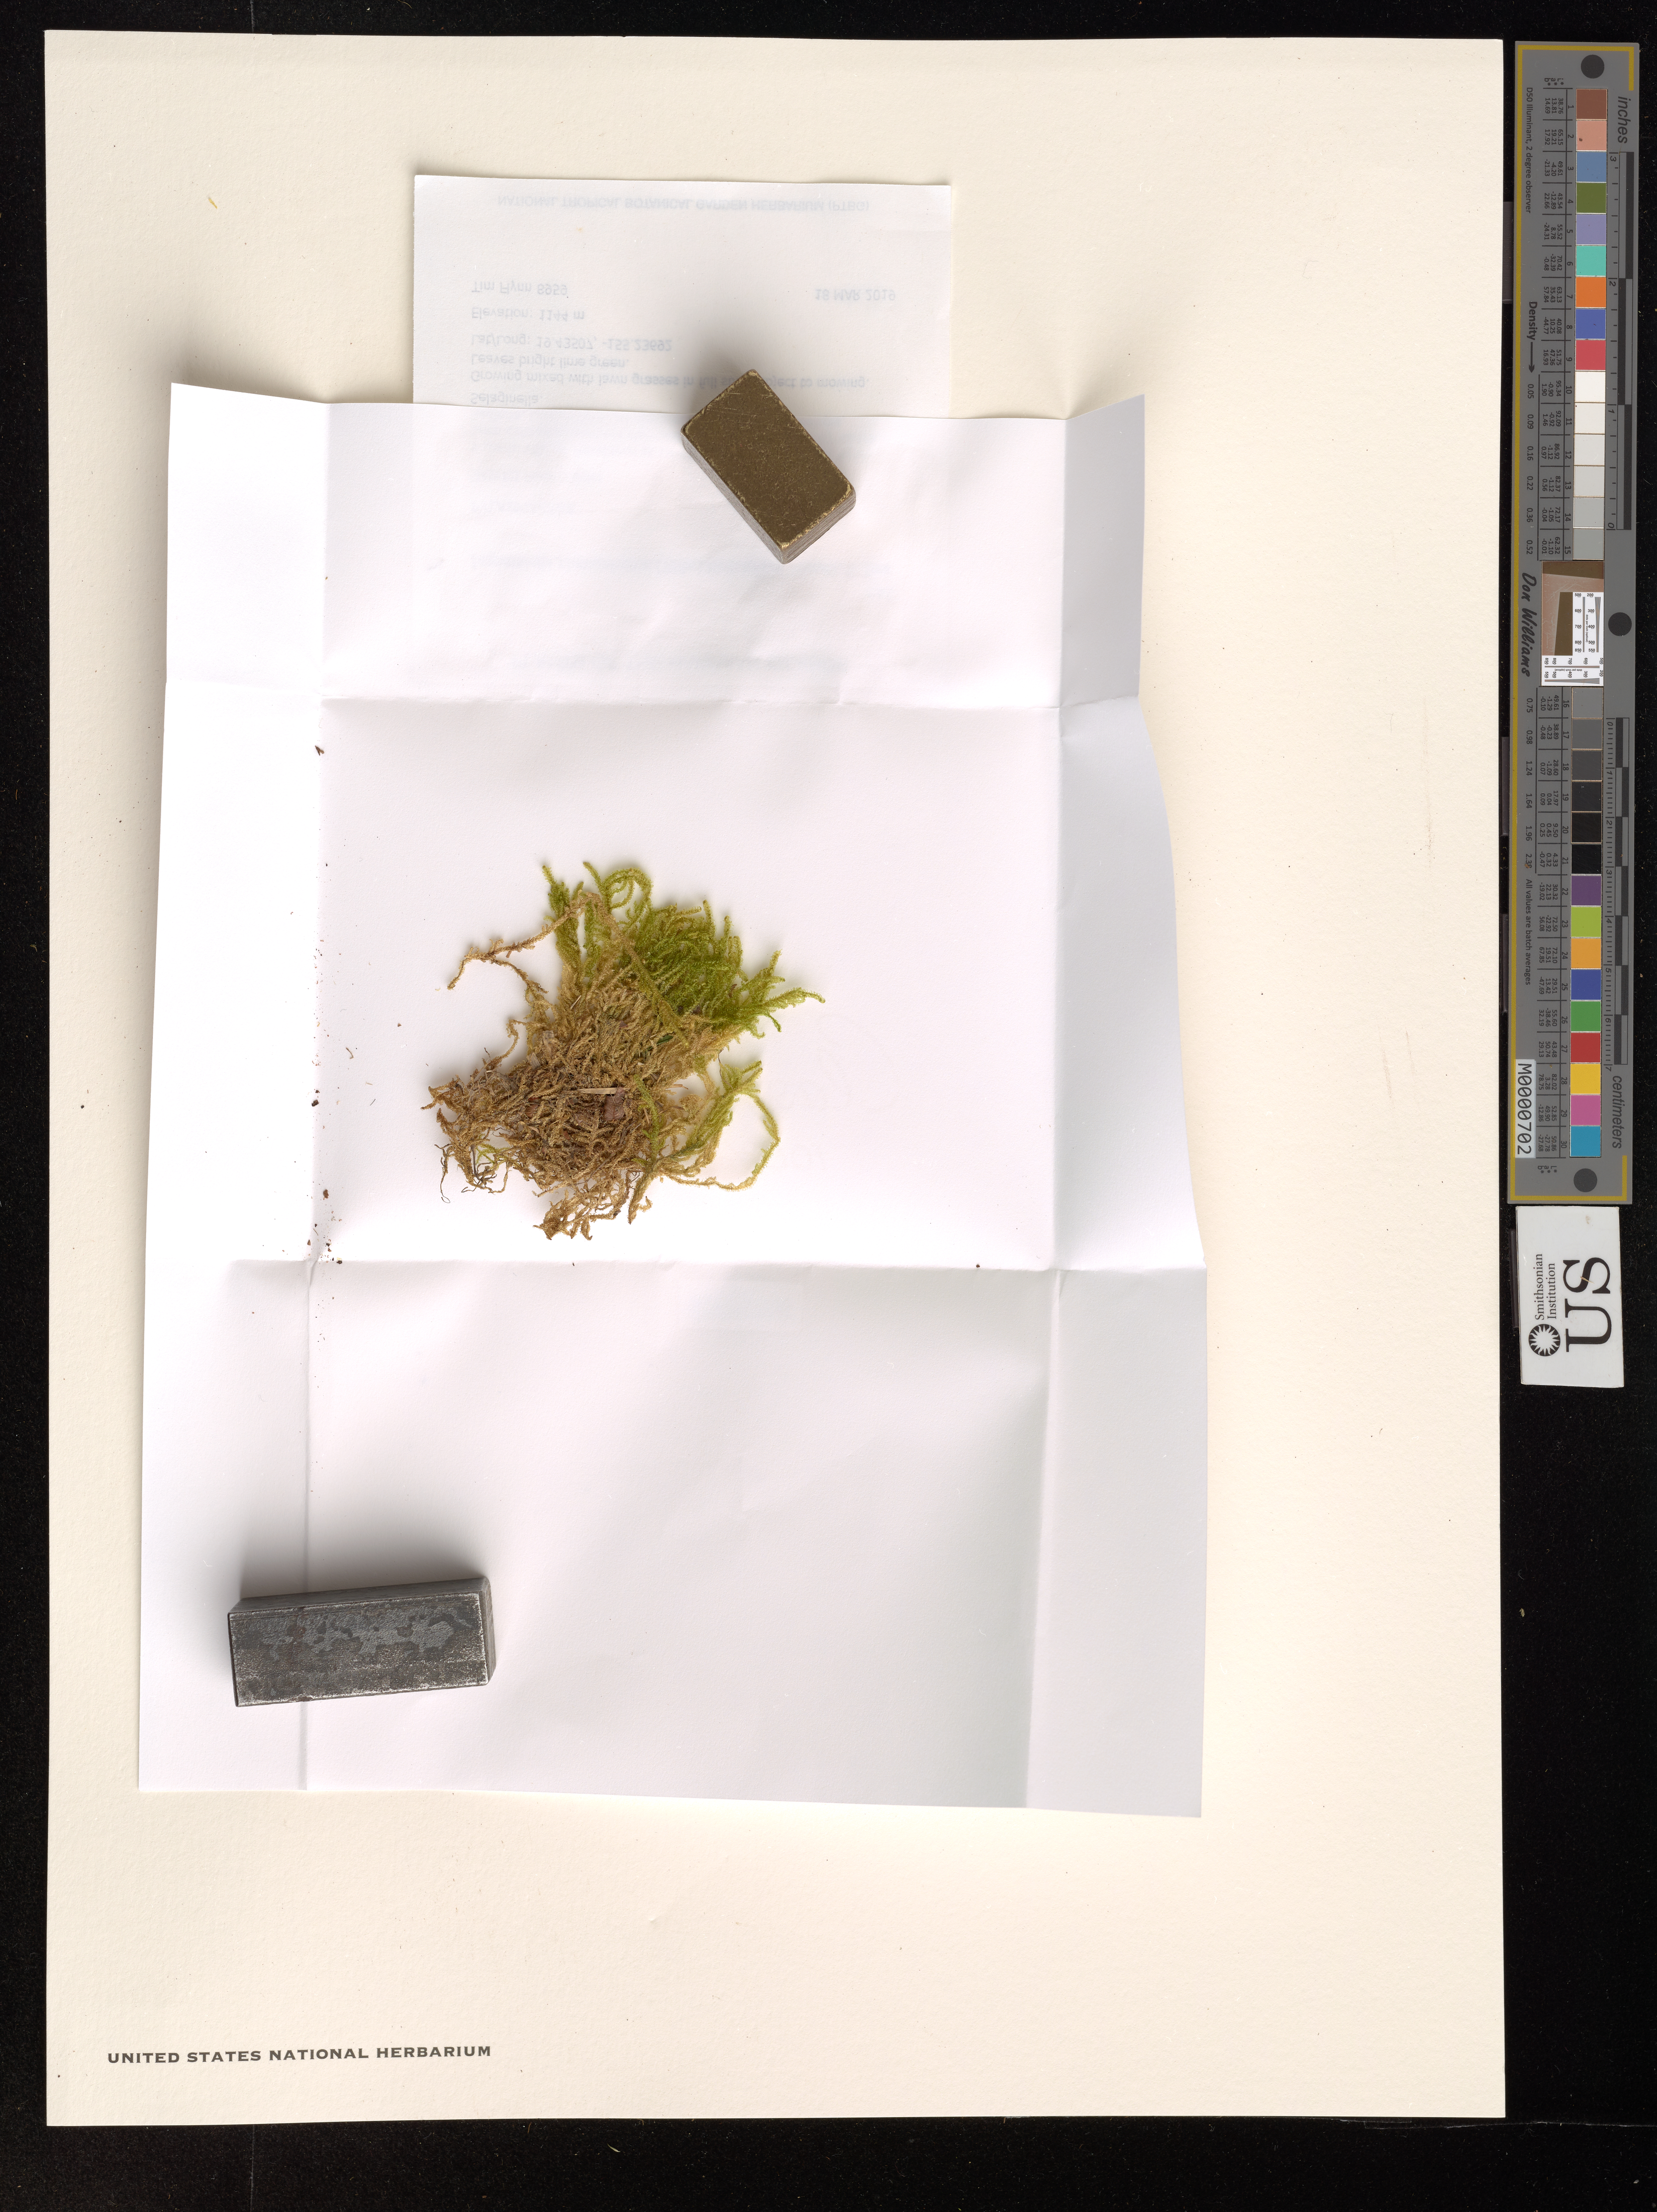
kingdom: Plantae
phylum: Bryophyta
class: Bryopsida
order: Hypnales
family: Pylaisiaceae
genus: Insomniella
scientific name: Insomniella plumaeforme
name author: (Wils.) Hedenäs et al.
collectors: T. Flynn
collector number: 8959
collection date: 2019-03-18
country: United States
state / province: Hawaii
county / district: Hawaii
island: Hawaii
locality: The Hawaiian Islands. Puna District. Volcano Village. Residence at 19-4196 "C" Road/Likolehua Road.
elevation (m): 1144